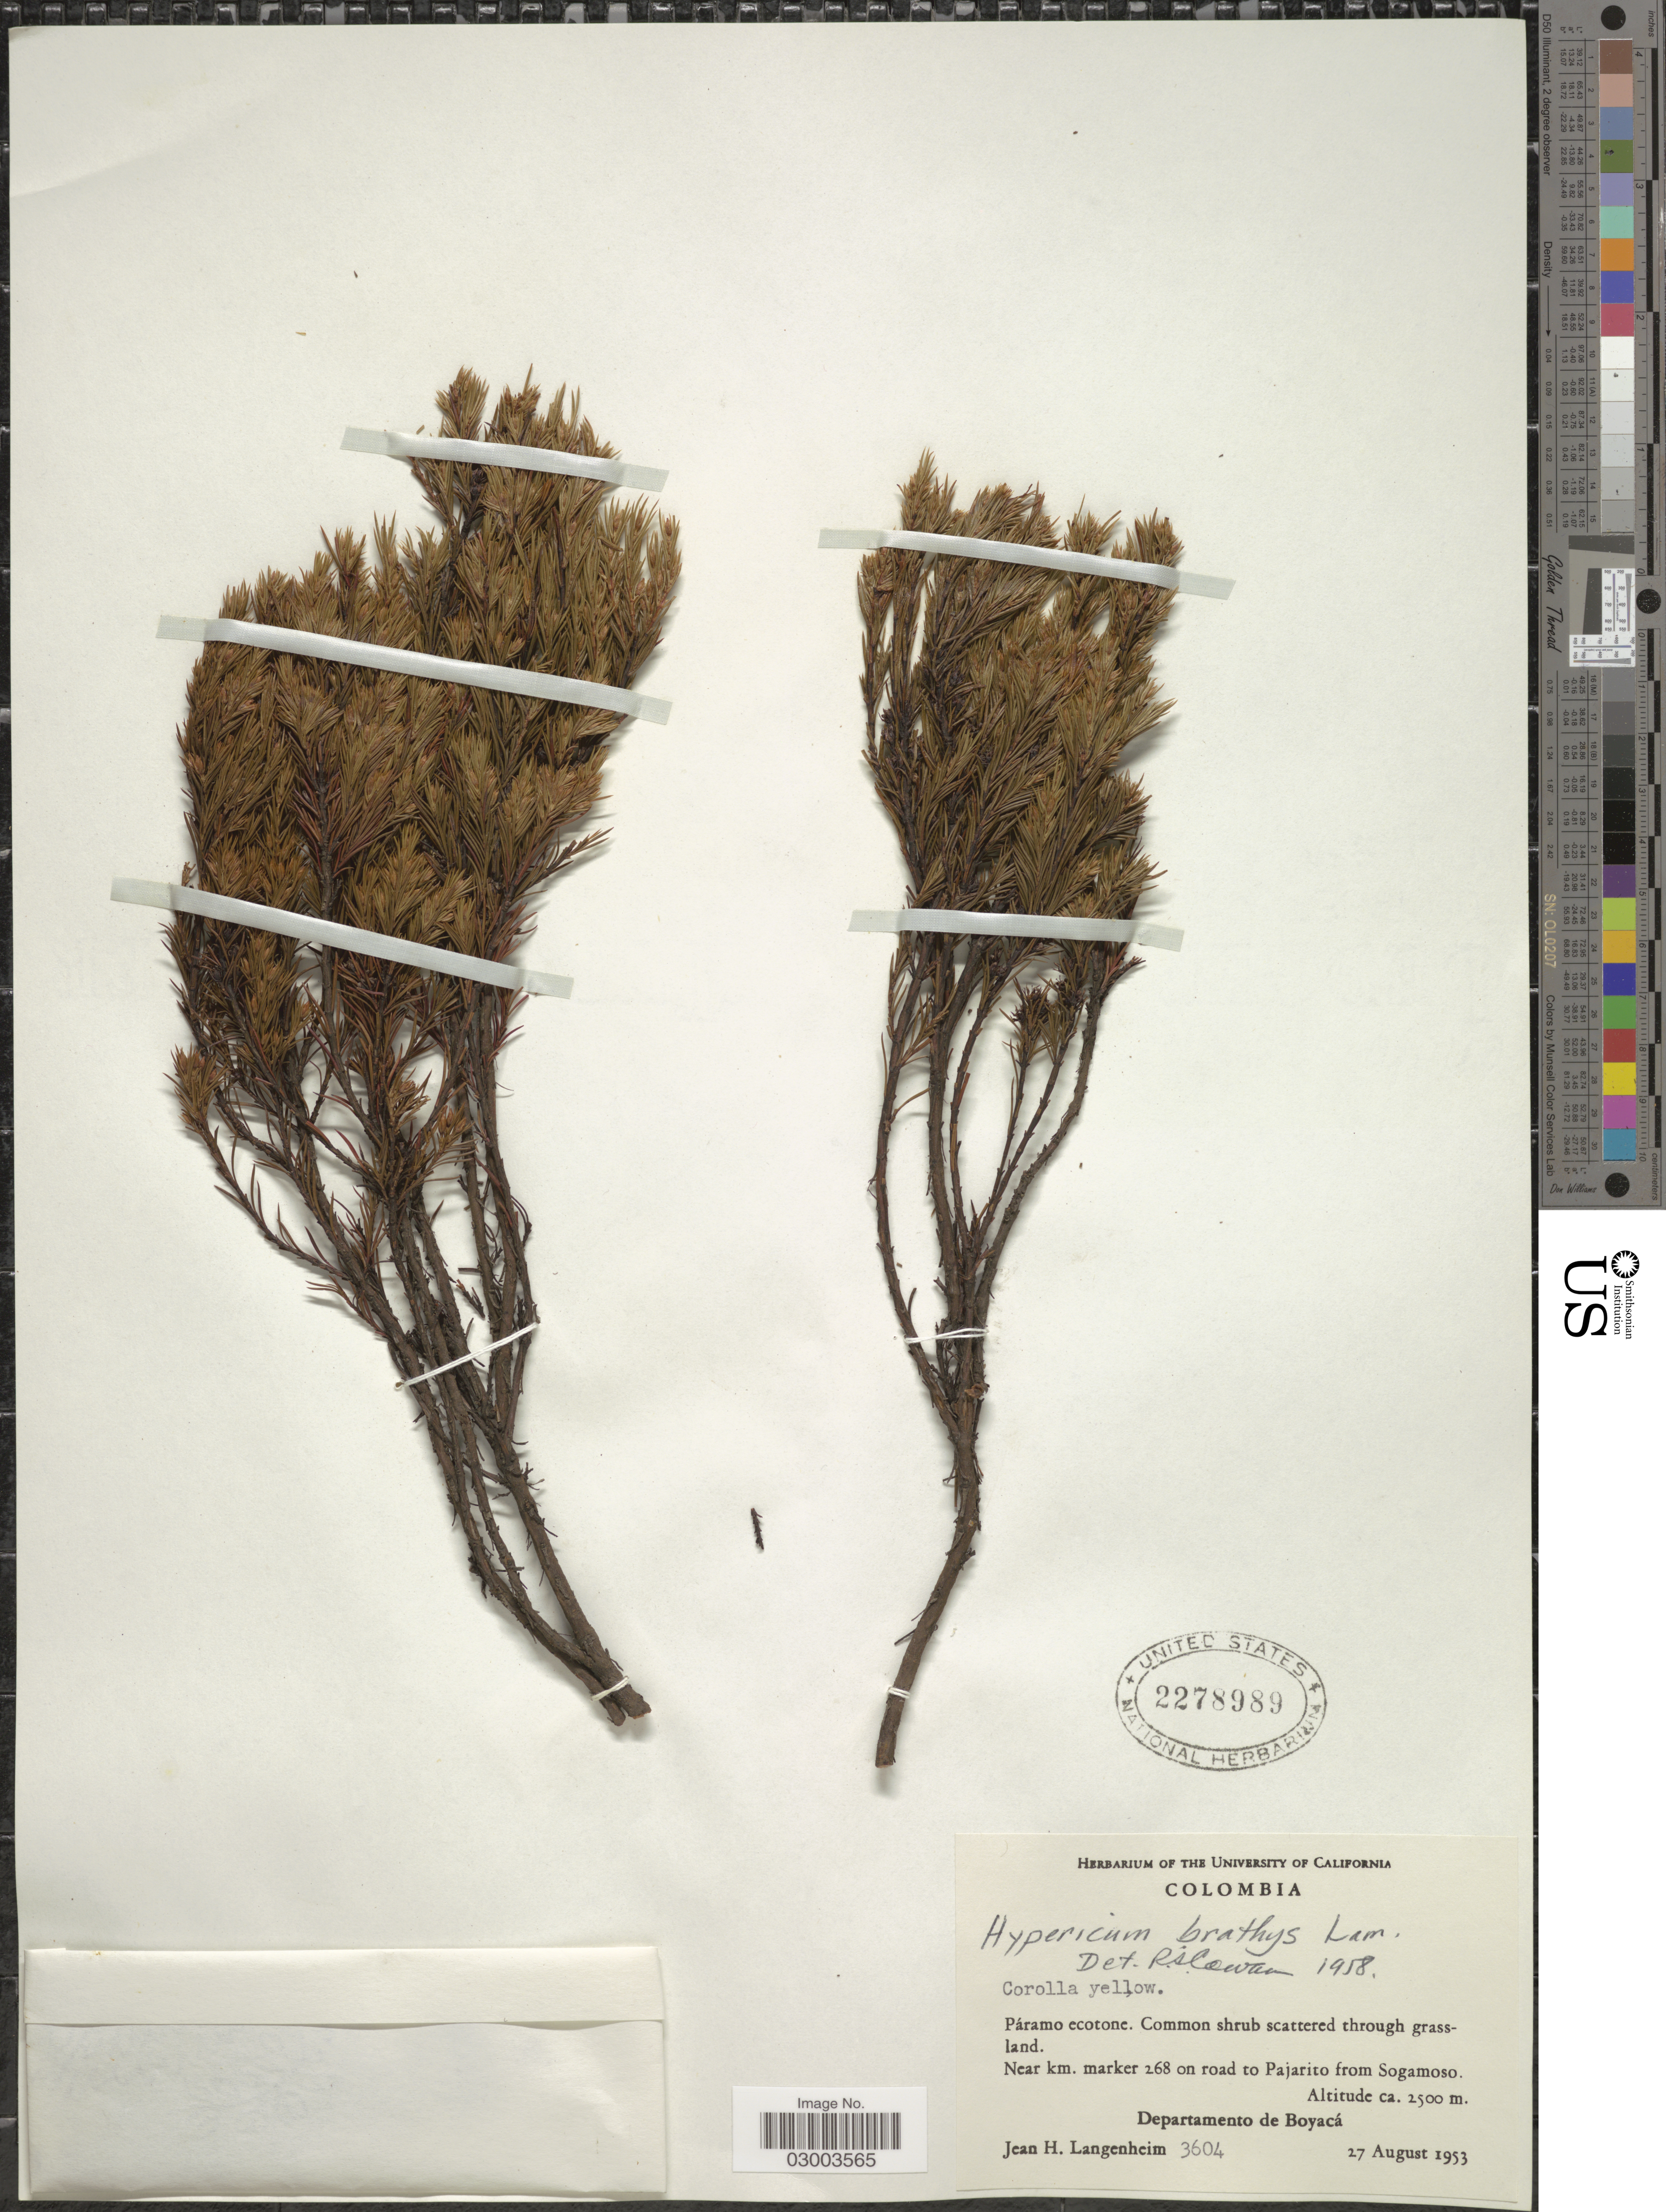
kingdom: Plantae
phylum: Tracheophyta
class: Magnoliopsida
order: Malpighiales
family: Hypericaceae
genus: Hypericum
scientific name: Hypericum juniperinum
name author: Kunth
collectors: J. H. Langenheim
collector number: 3604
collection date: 1953-08-27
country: Colombia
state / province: Boyacá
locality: Near km. marker 268 on road to Pajarito from Sogamoso. Departamento de Boyacá.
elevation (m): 2500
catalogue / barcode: US 2278989